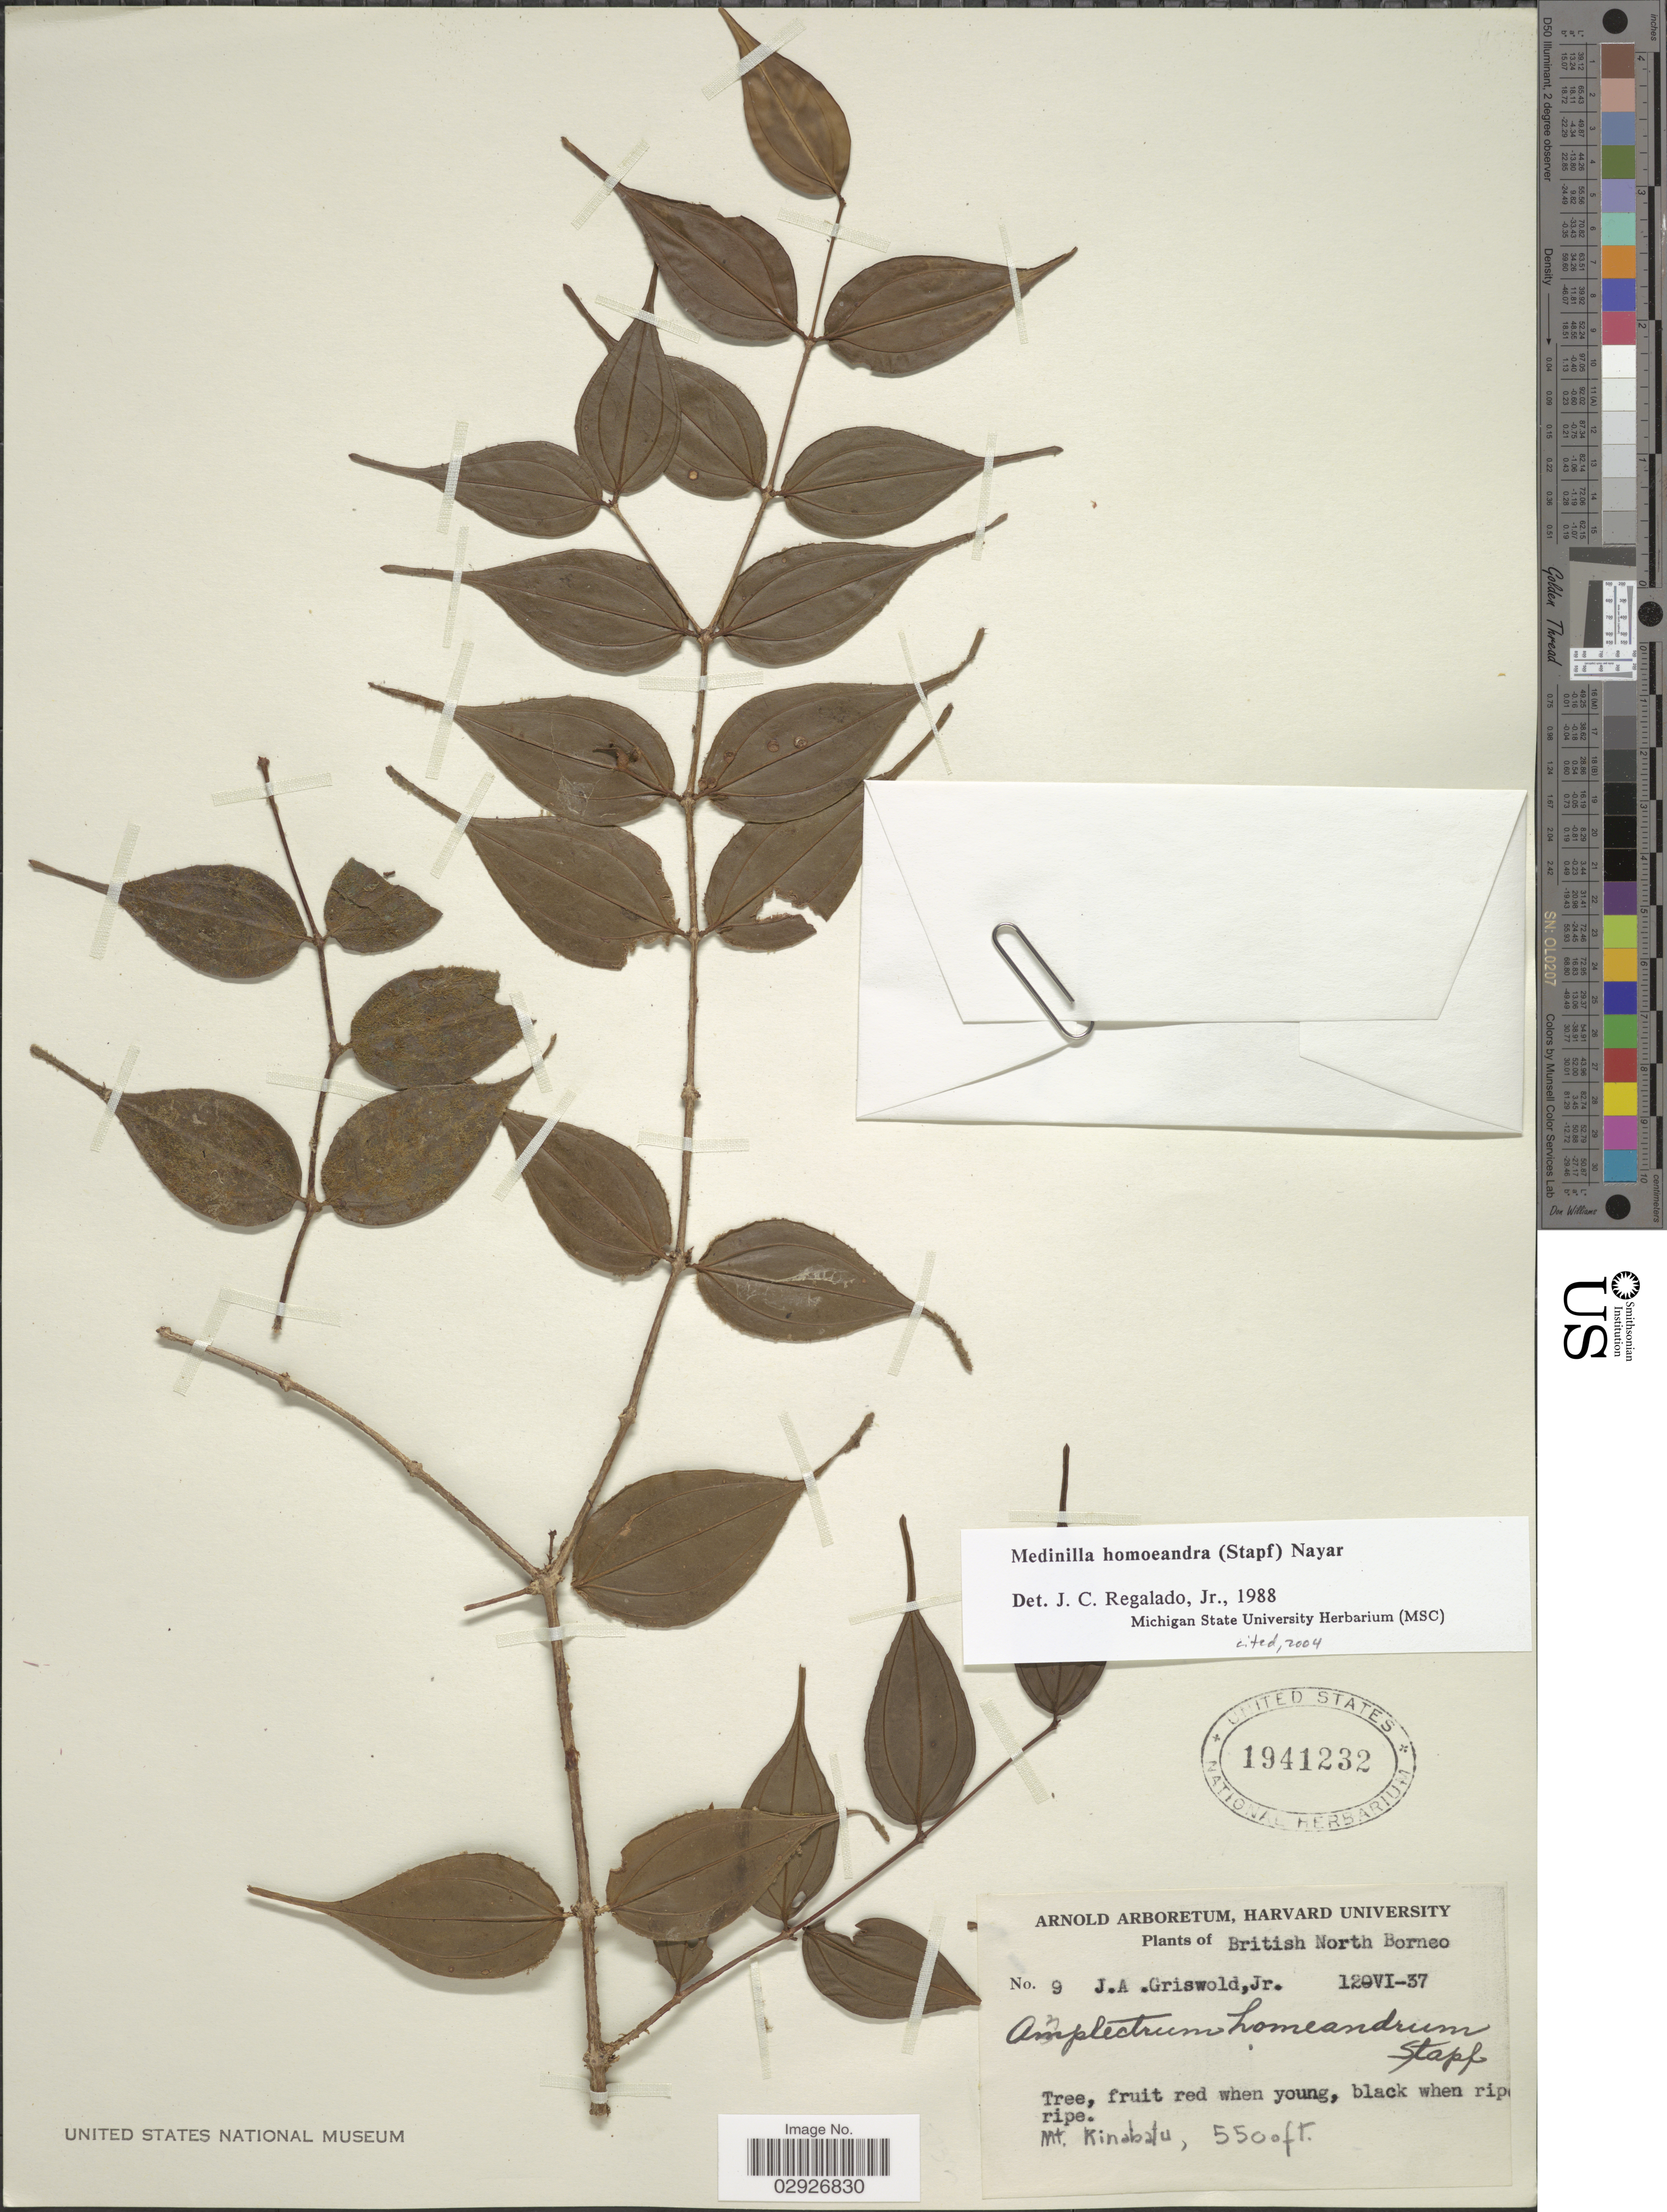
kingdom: Plantae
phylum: Tracheophyta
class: Magnoliopsida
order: Myrtales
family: Melastomataceae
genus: Medinilla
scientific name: Medinilla homoeandra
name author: Nayar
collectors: J. Griswold Jr.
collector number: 9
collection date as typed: Transcribed d/m/y: 12/6/37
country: Malaysia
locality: British North Borneo. Mt. Kinabalu.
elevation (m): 1676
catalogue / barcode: US 1941232